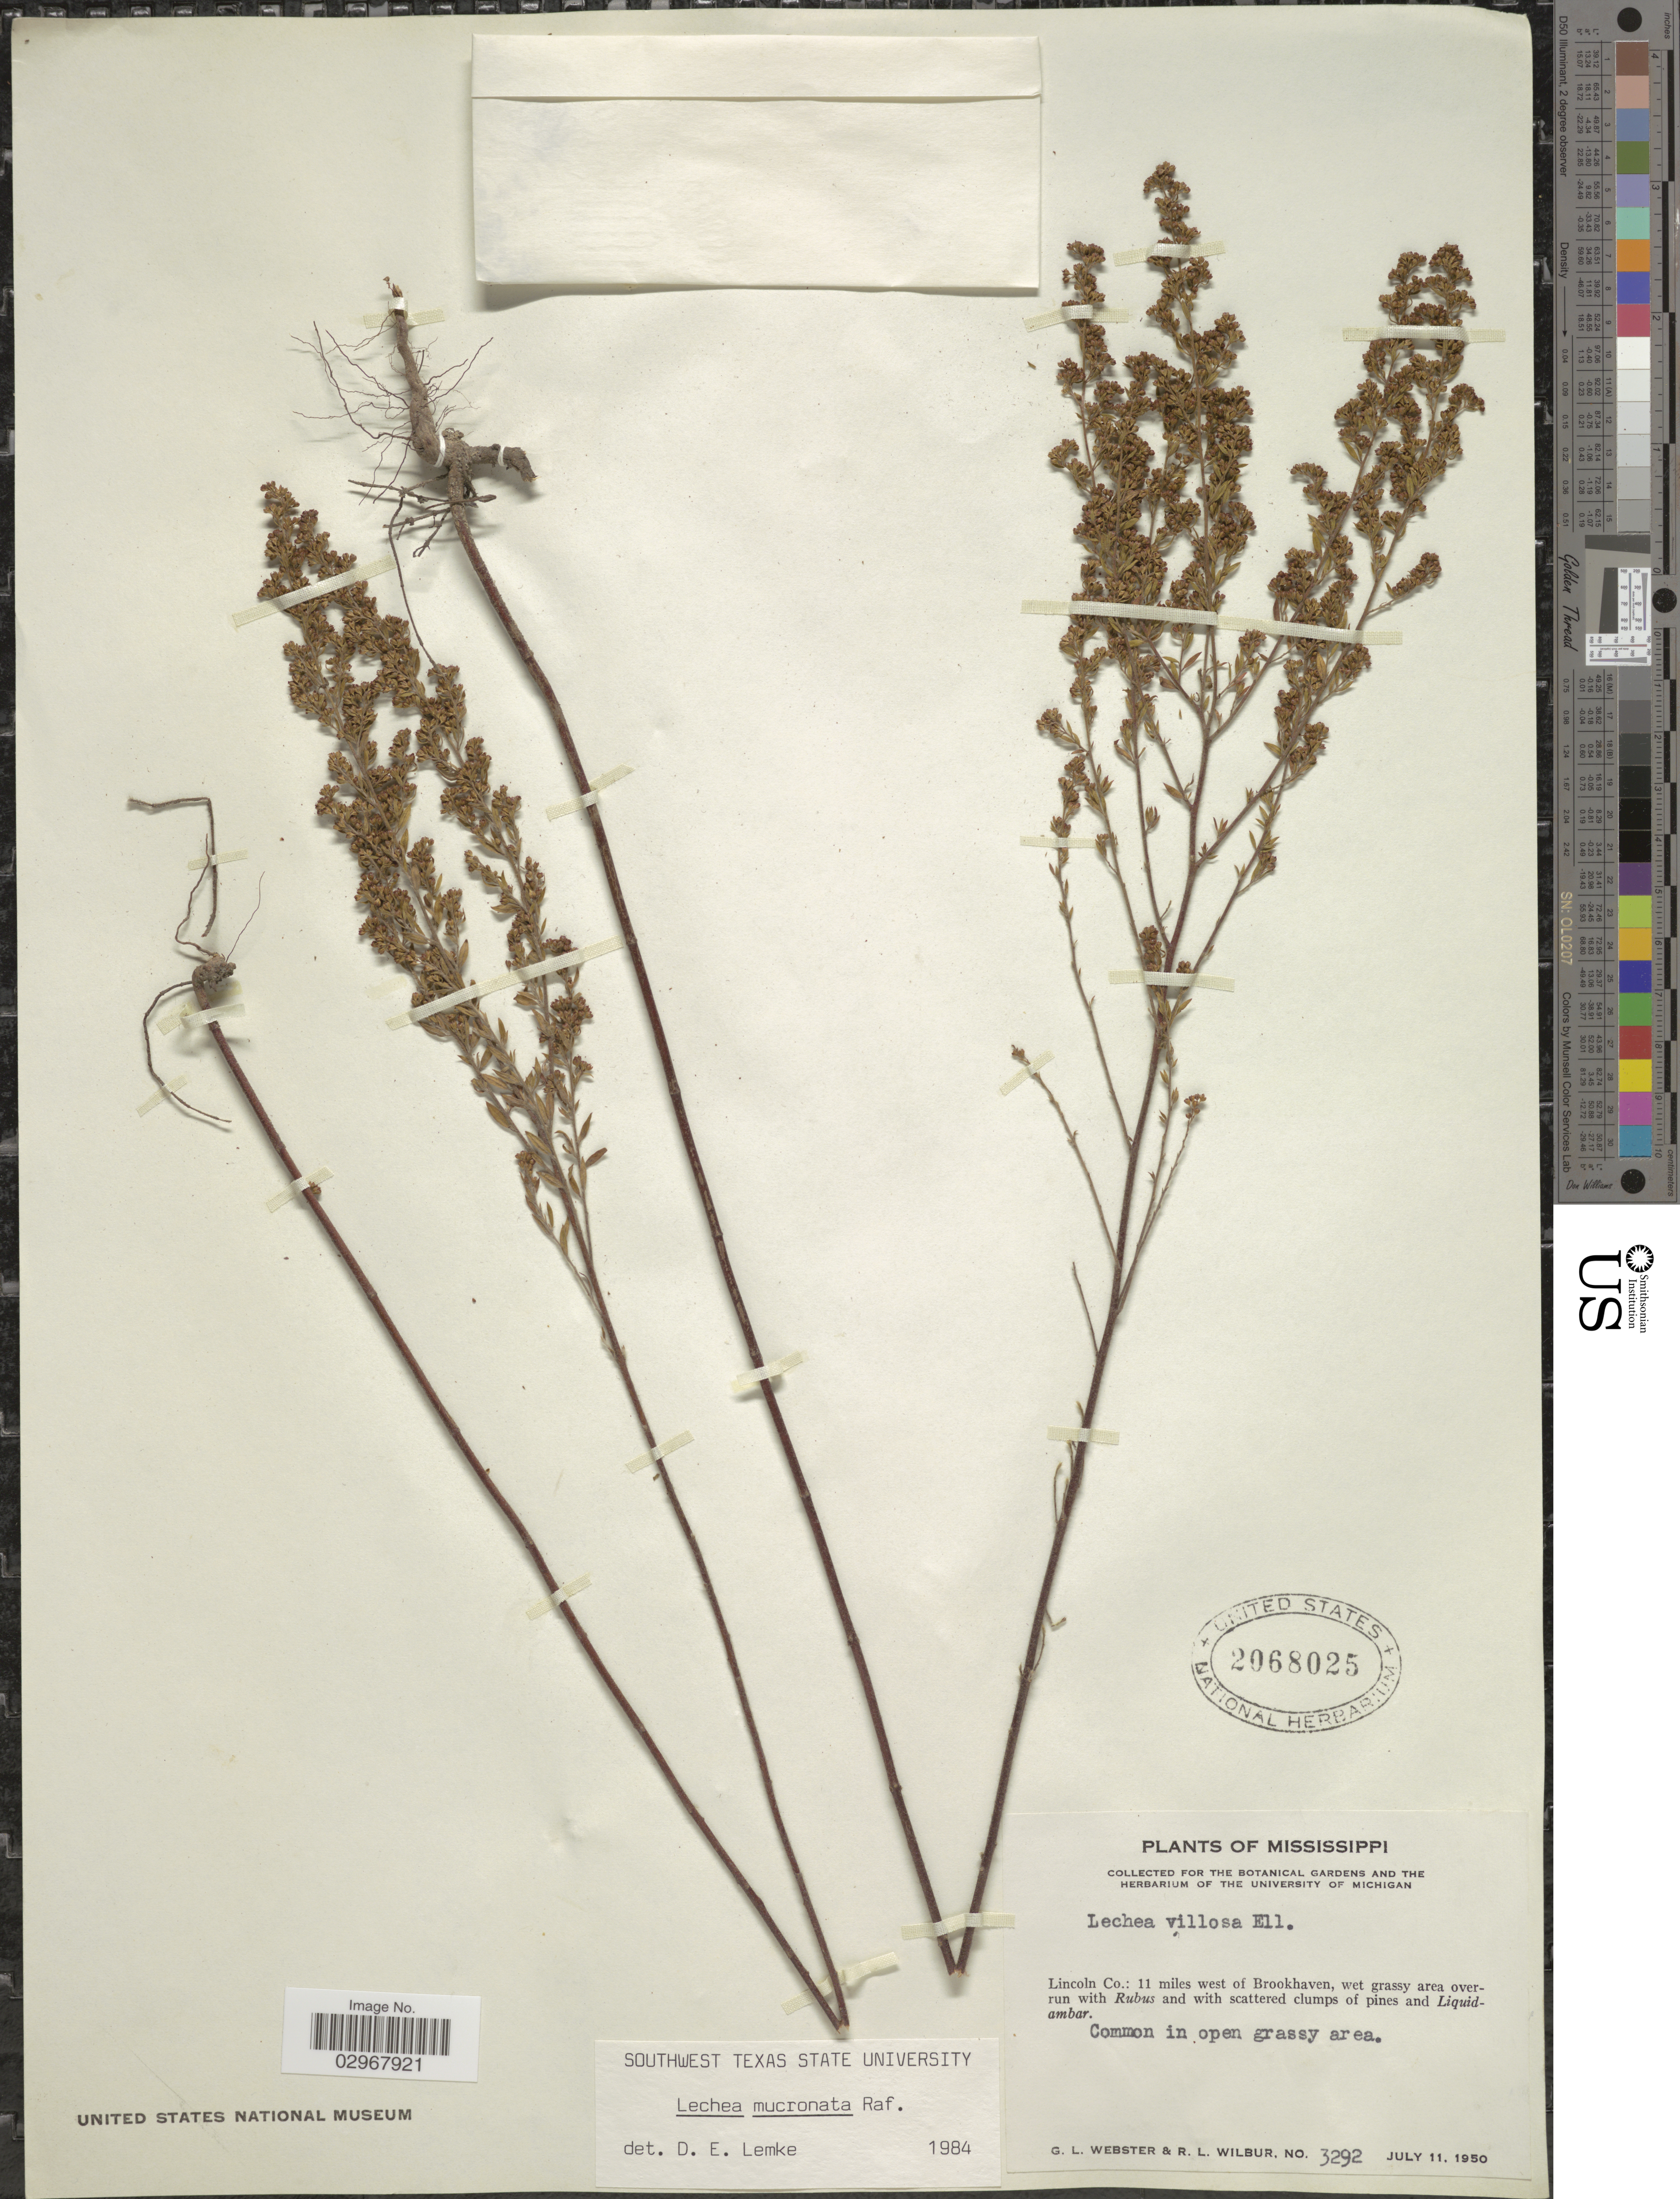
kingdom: Plantae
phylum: Tracheophyta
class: Magnoliopsida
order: Malvales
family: Cistaceae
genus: Lechea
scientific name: Lechea mucronata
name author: Raf.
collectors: G. L. Webster & R. L. Wilbur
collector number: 3292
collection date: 1950-07-11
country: United States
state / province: Mississippi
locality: Lincoln Co.: 11 miles west of Brookhaven.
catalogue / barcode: US 2068025